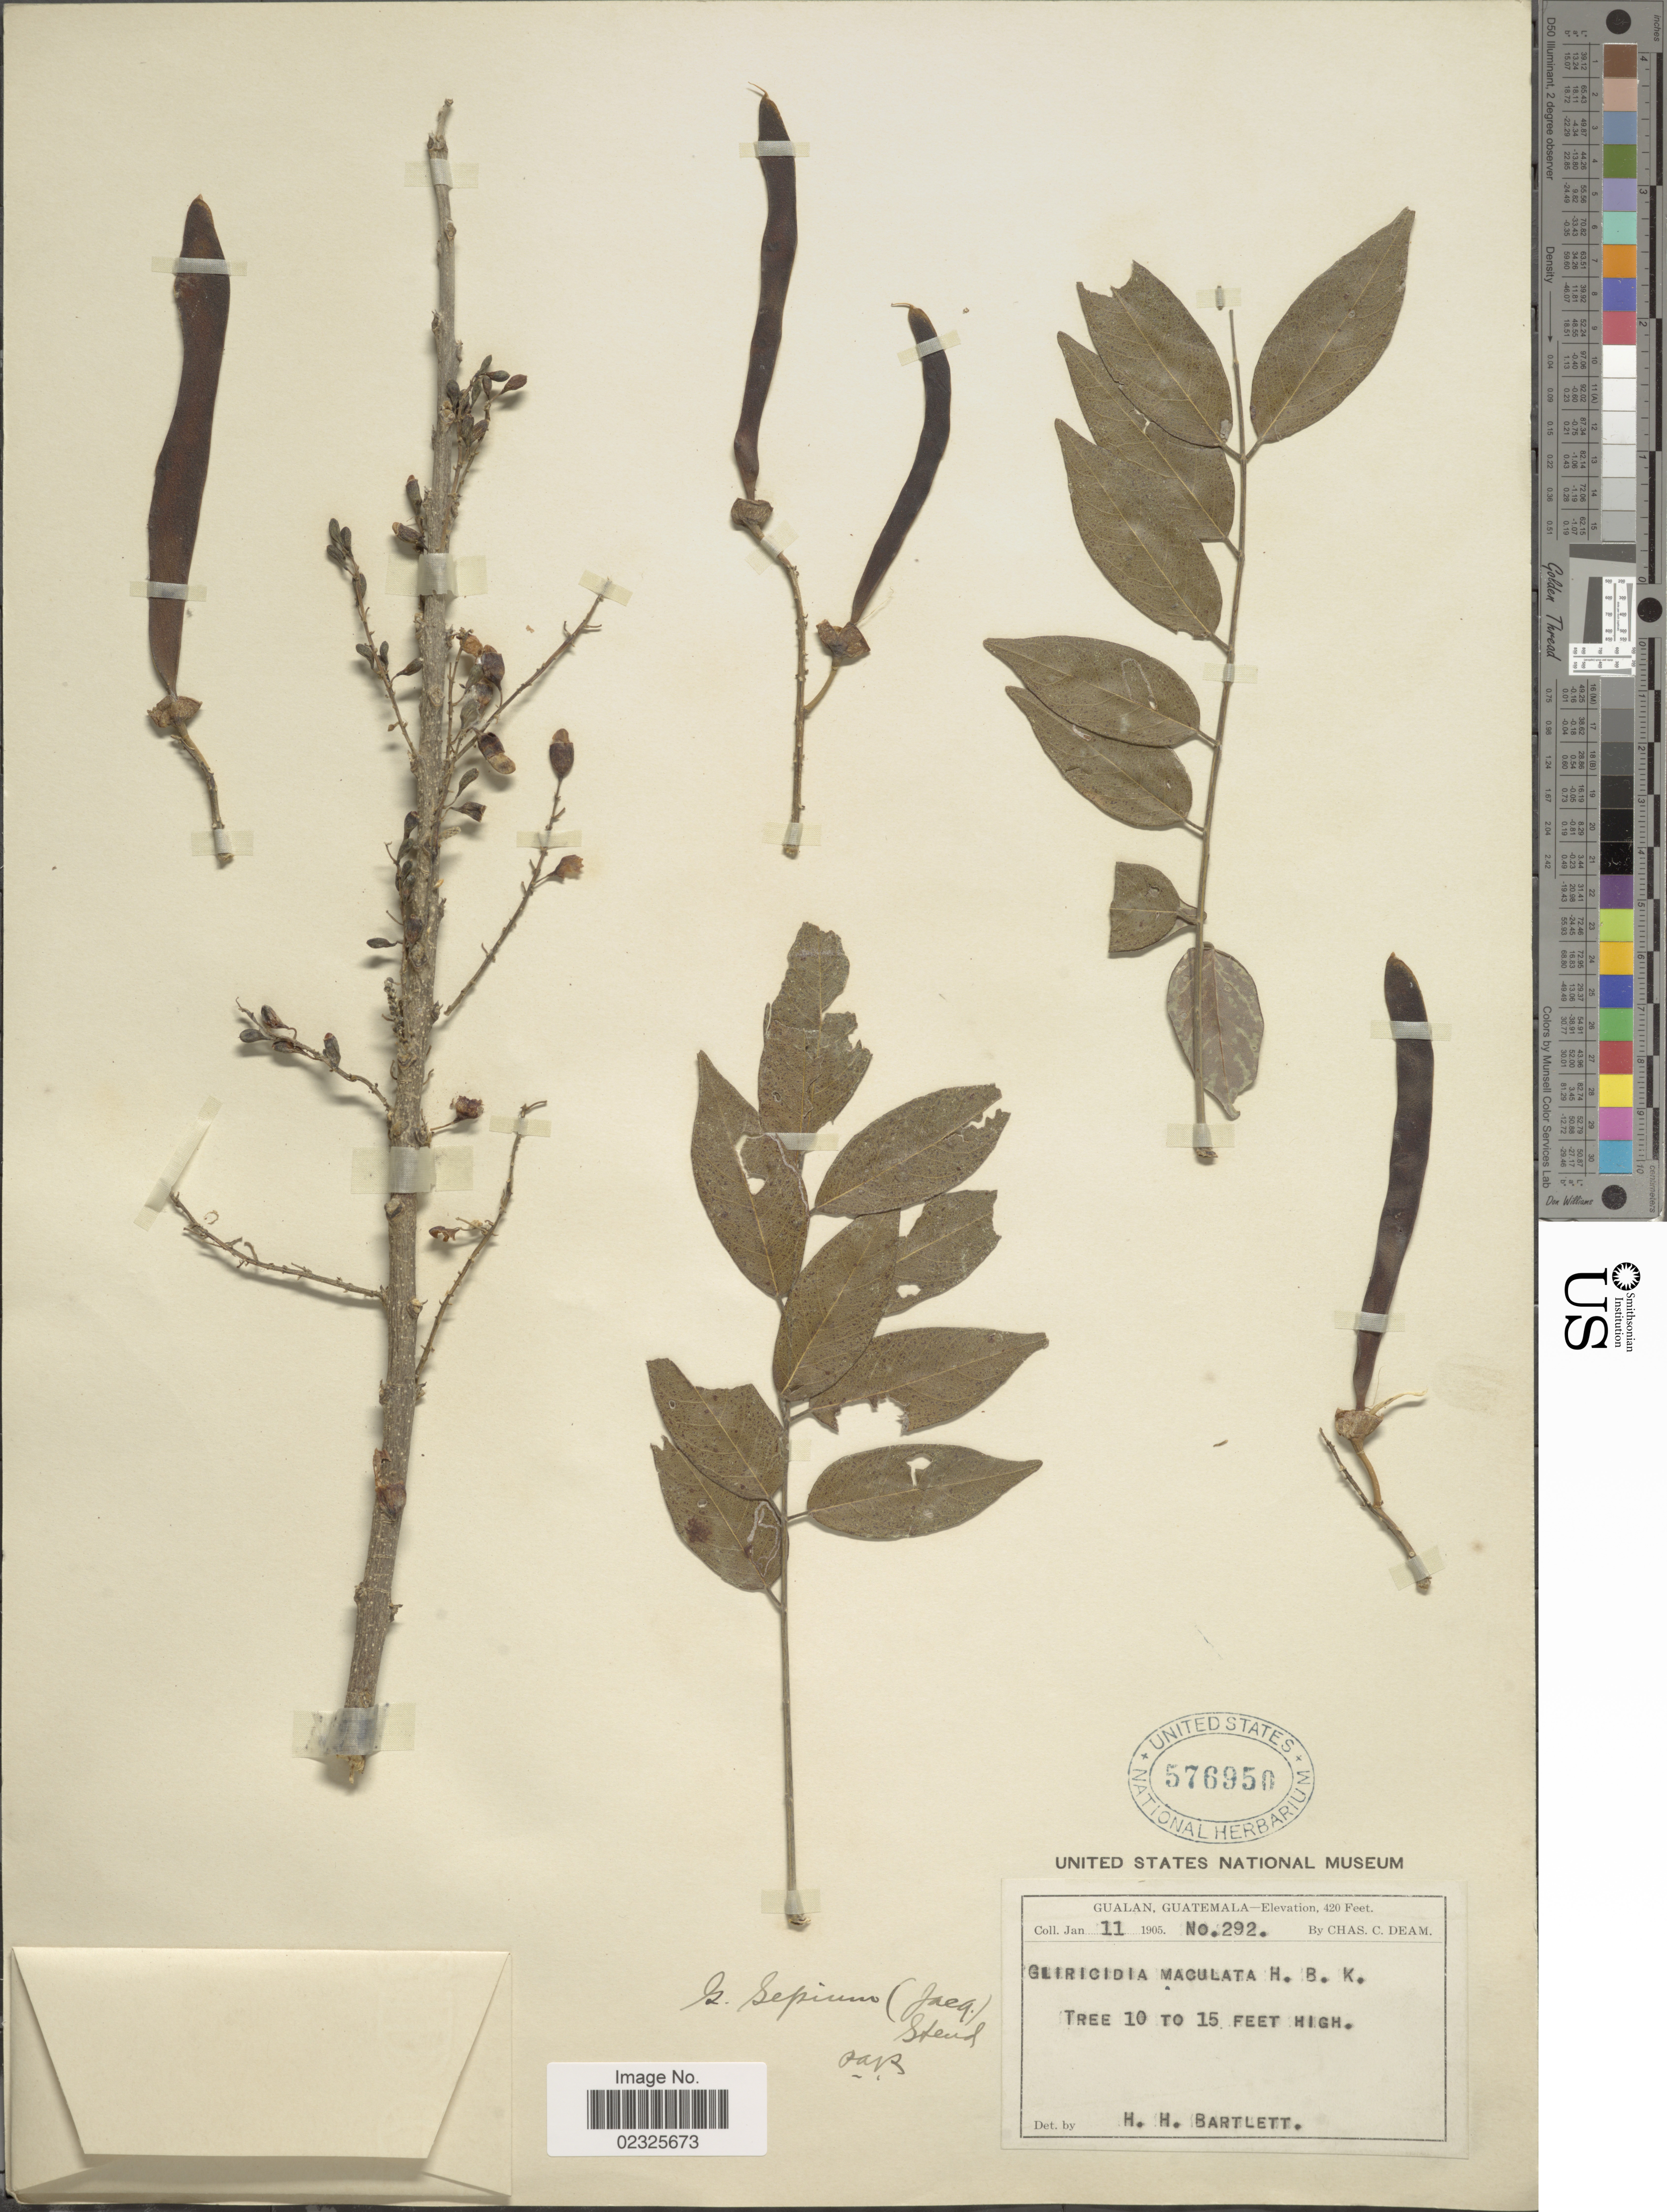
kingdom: Plantae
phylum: Tracheophyta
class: Magnoliopsida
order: Fabales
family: Fabaceae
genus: Gliricidia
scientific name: Gliricidia sepium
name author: (Jacq.) Kunth ex Walp.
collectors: C. C. Deam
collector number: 292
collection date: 1905-01-11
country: Guatemala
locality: Gualan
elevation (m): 128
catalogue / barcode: US 576950